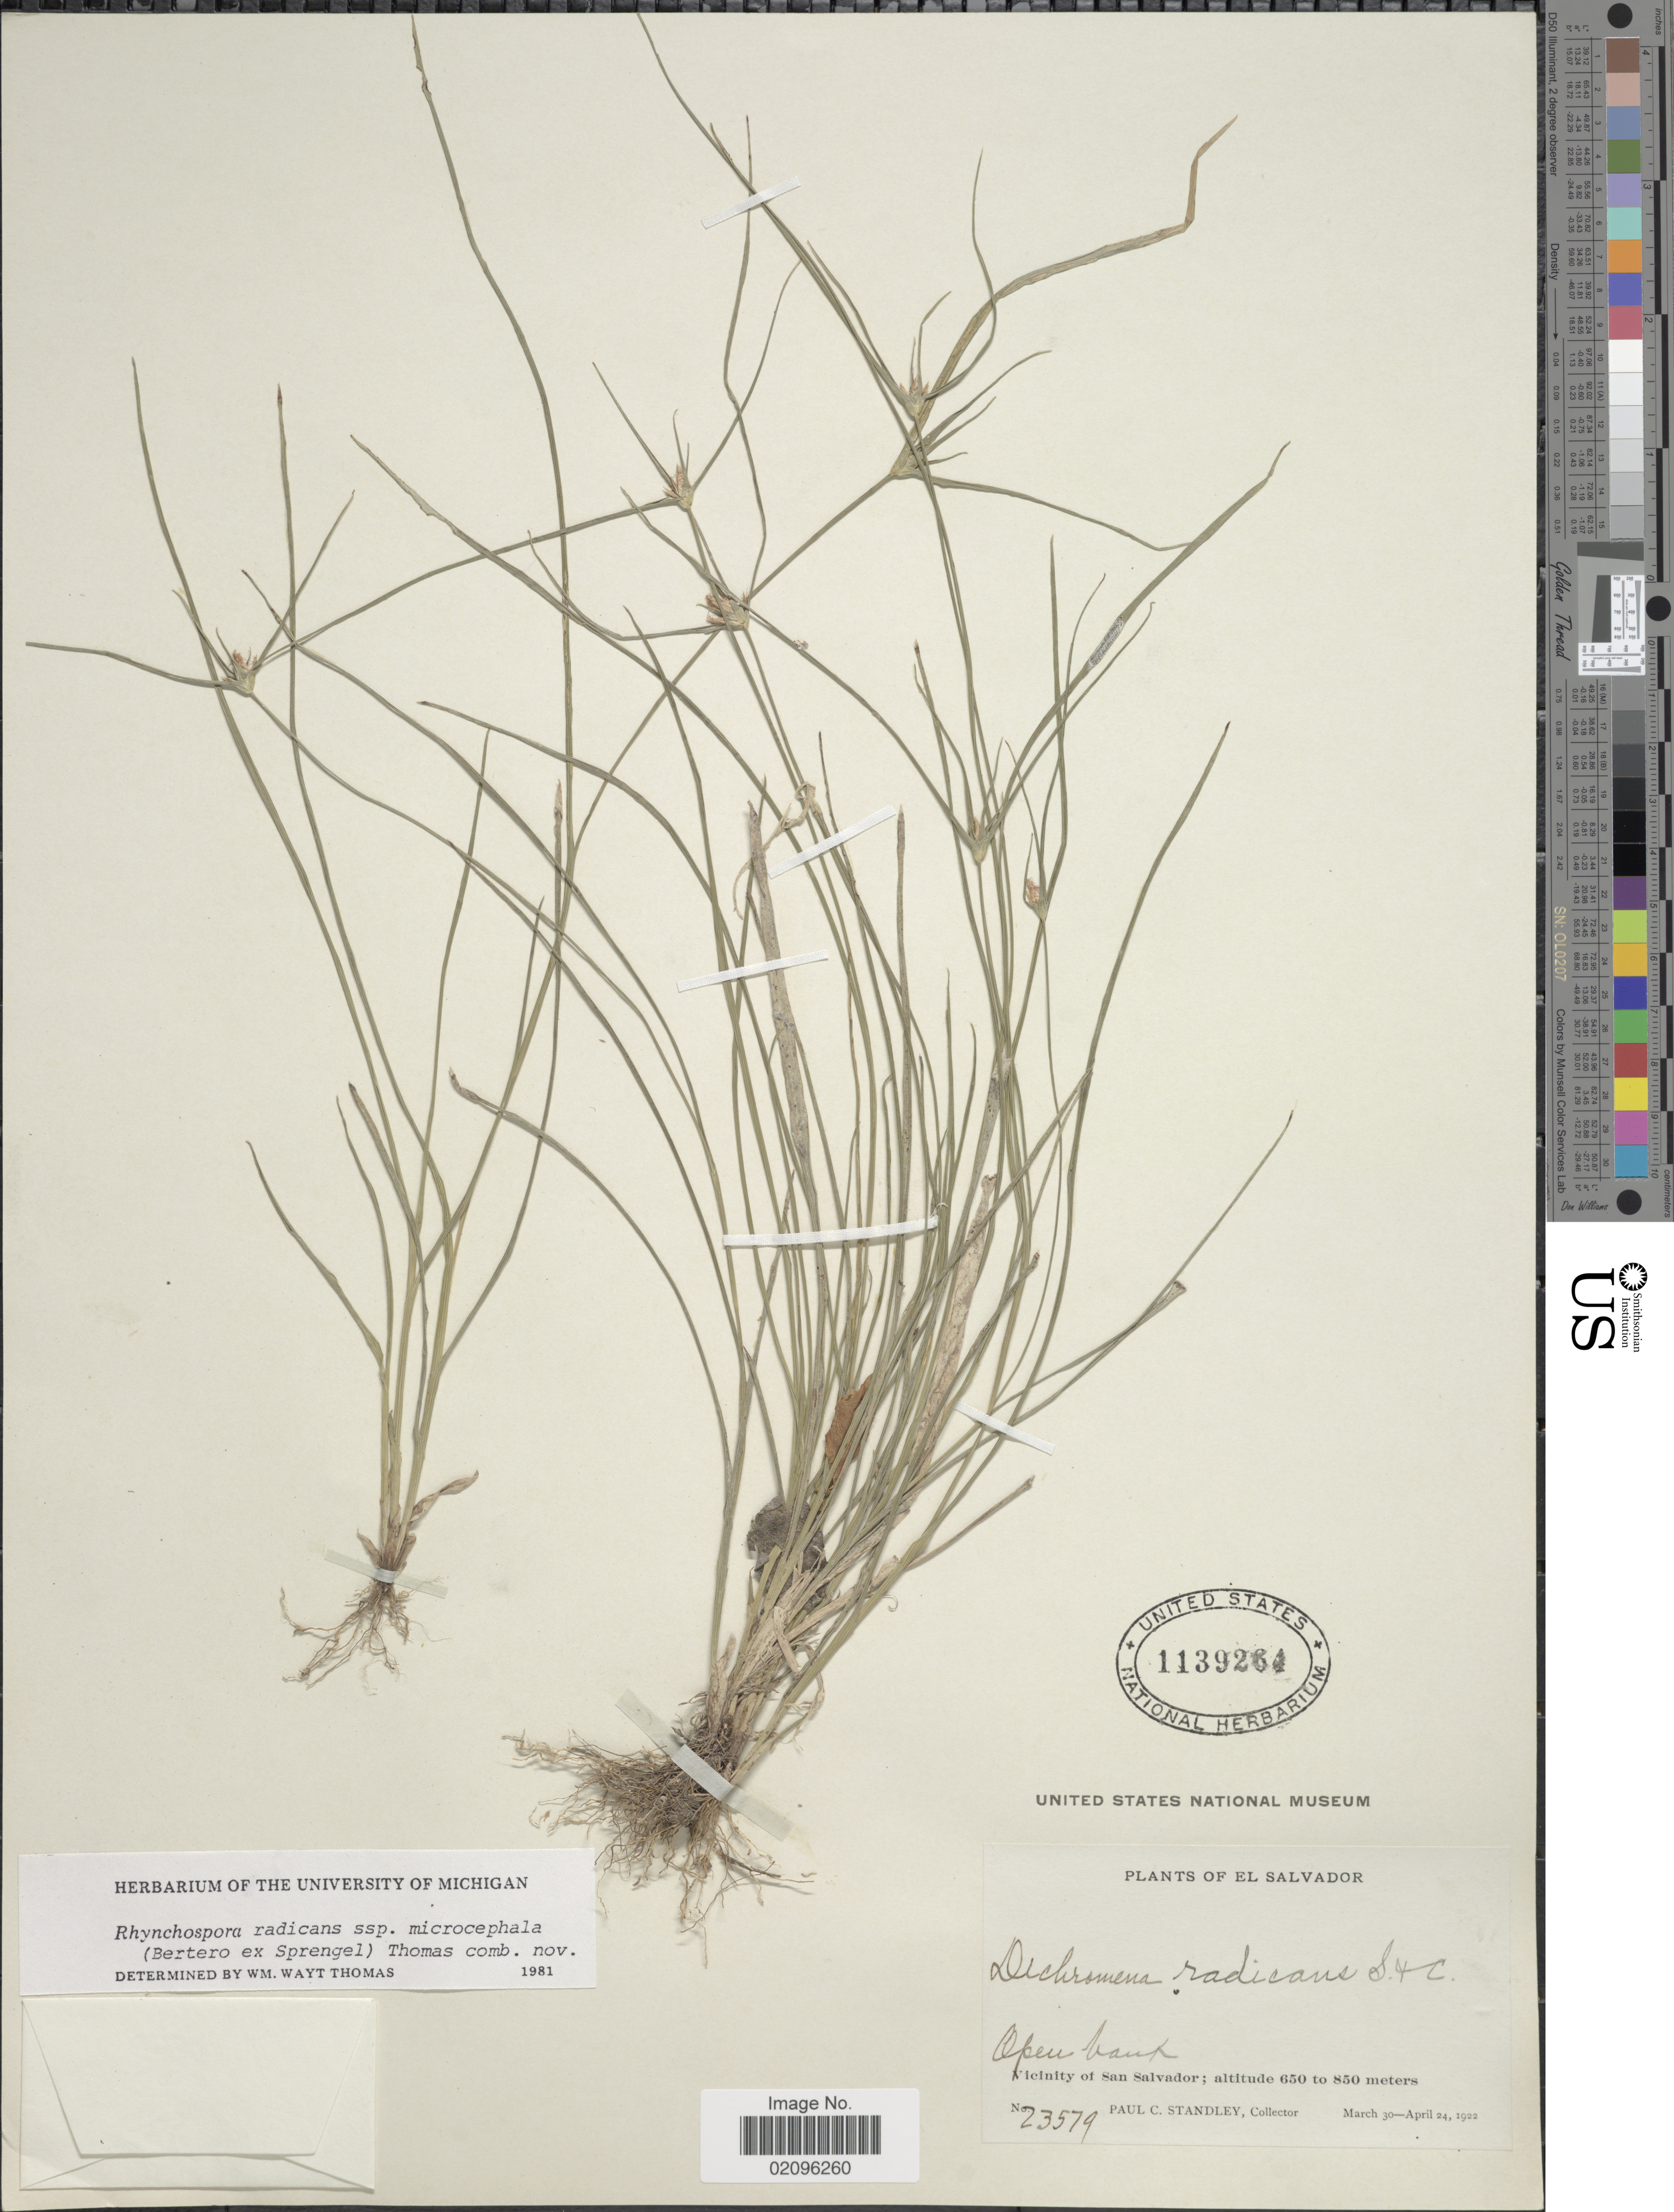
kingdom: Plantae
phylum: Tracheophyta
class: Liliopsida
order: Poales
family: Cyperaceae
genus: Rhynchospora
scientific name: Rhynchospora radicans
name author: (Schltdl. & Cham.) H. Pfeiff.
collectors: P. C. Standley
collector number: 23579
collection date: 1922-03-30/1922-04-24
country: El Salvador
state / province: San Salvador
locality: Open bank, Vicinity of San Salvador.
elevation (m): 650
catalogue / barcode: US 1139264